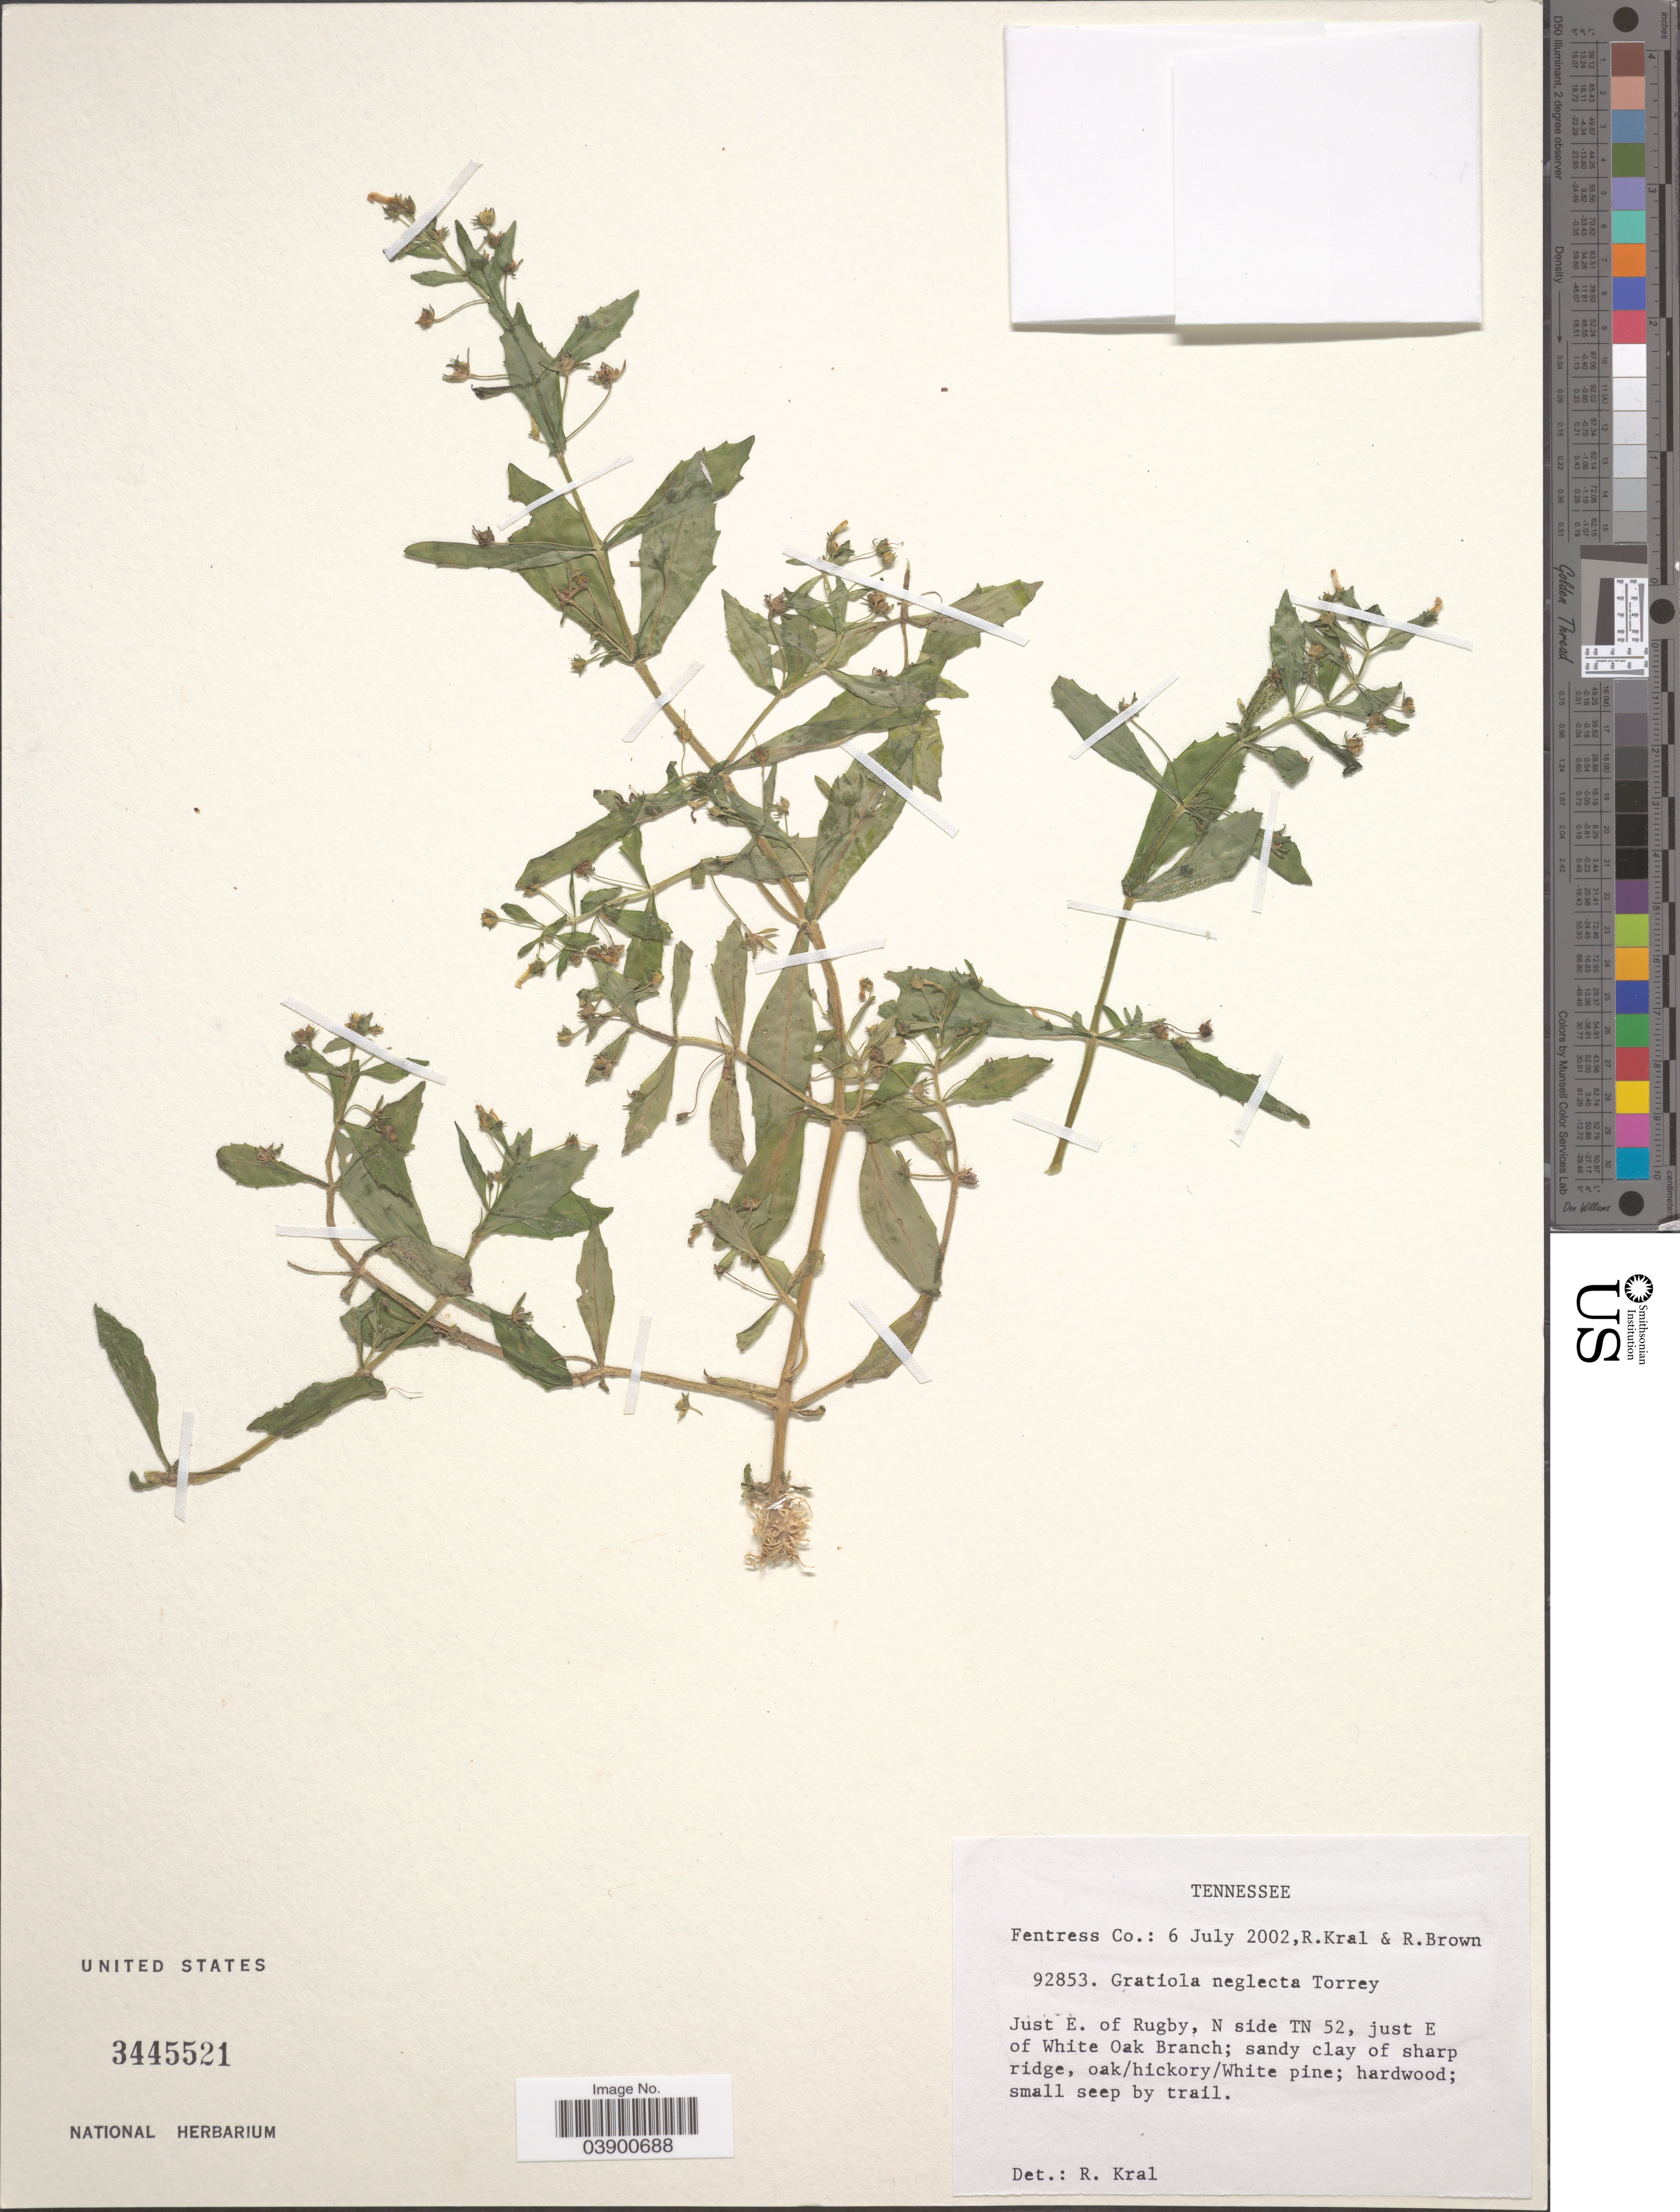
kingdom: Plantae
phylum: Tracheophyta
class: Magnoliopsida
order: Lamiales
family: Plantaginaceae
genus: Gratiola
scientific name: Gratiola neglecta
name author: Torr.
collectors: R. Kral & R. Brown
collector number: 92853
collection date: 2002-07-06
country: United States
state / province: Tennessee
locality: Fentress Co. Just E. of Rugby, N side TN 52, just E of White Oak Branch.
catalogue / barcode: US 3445521